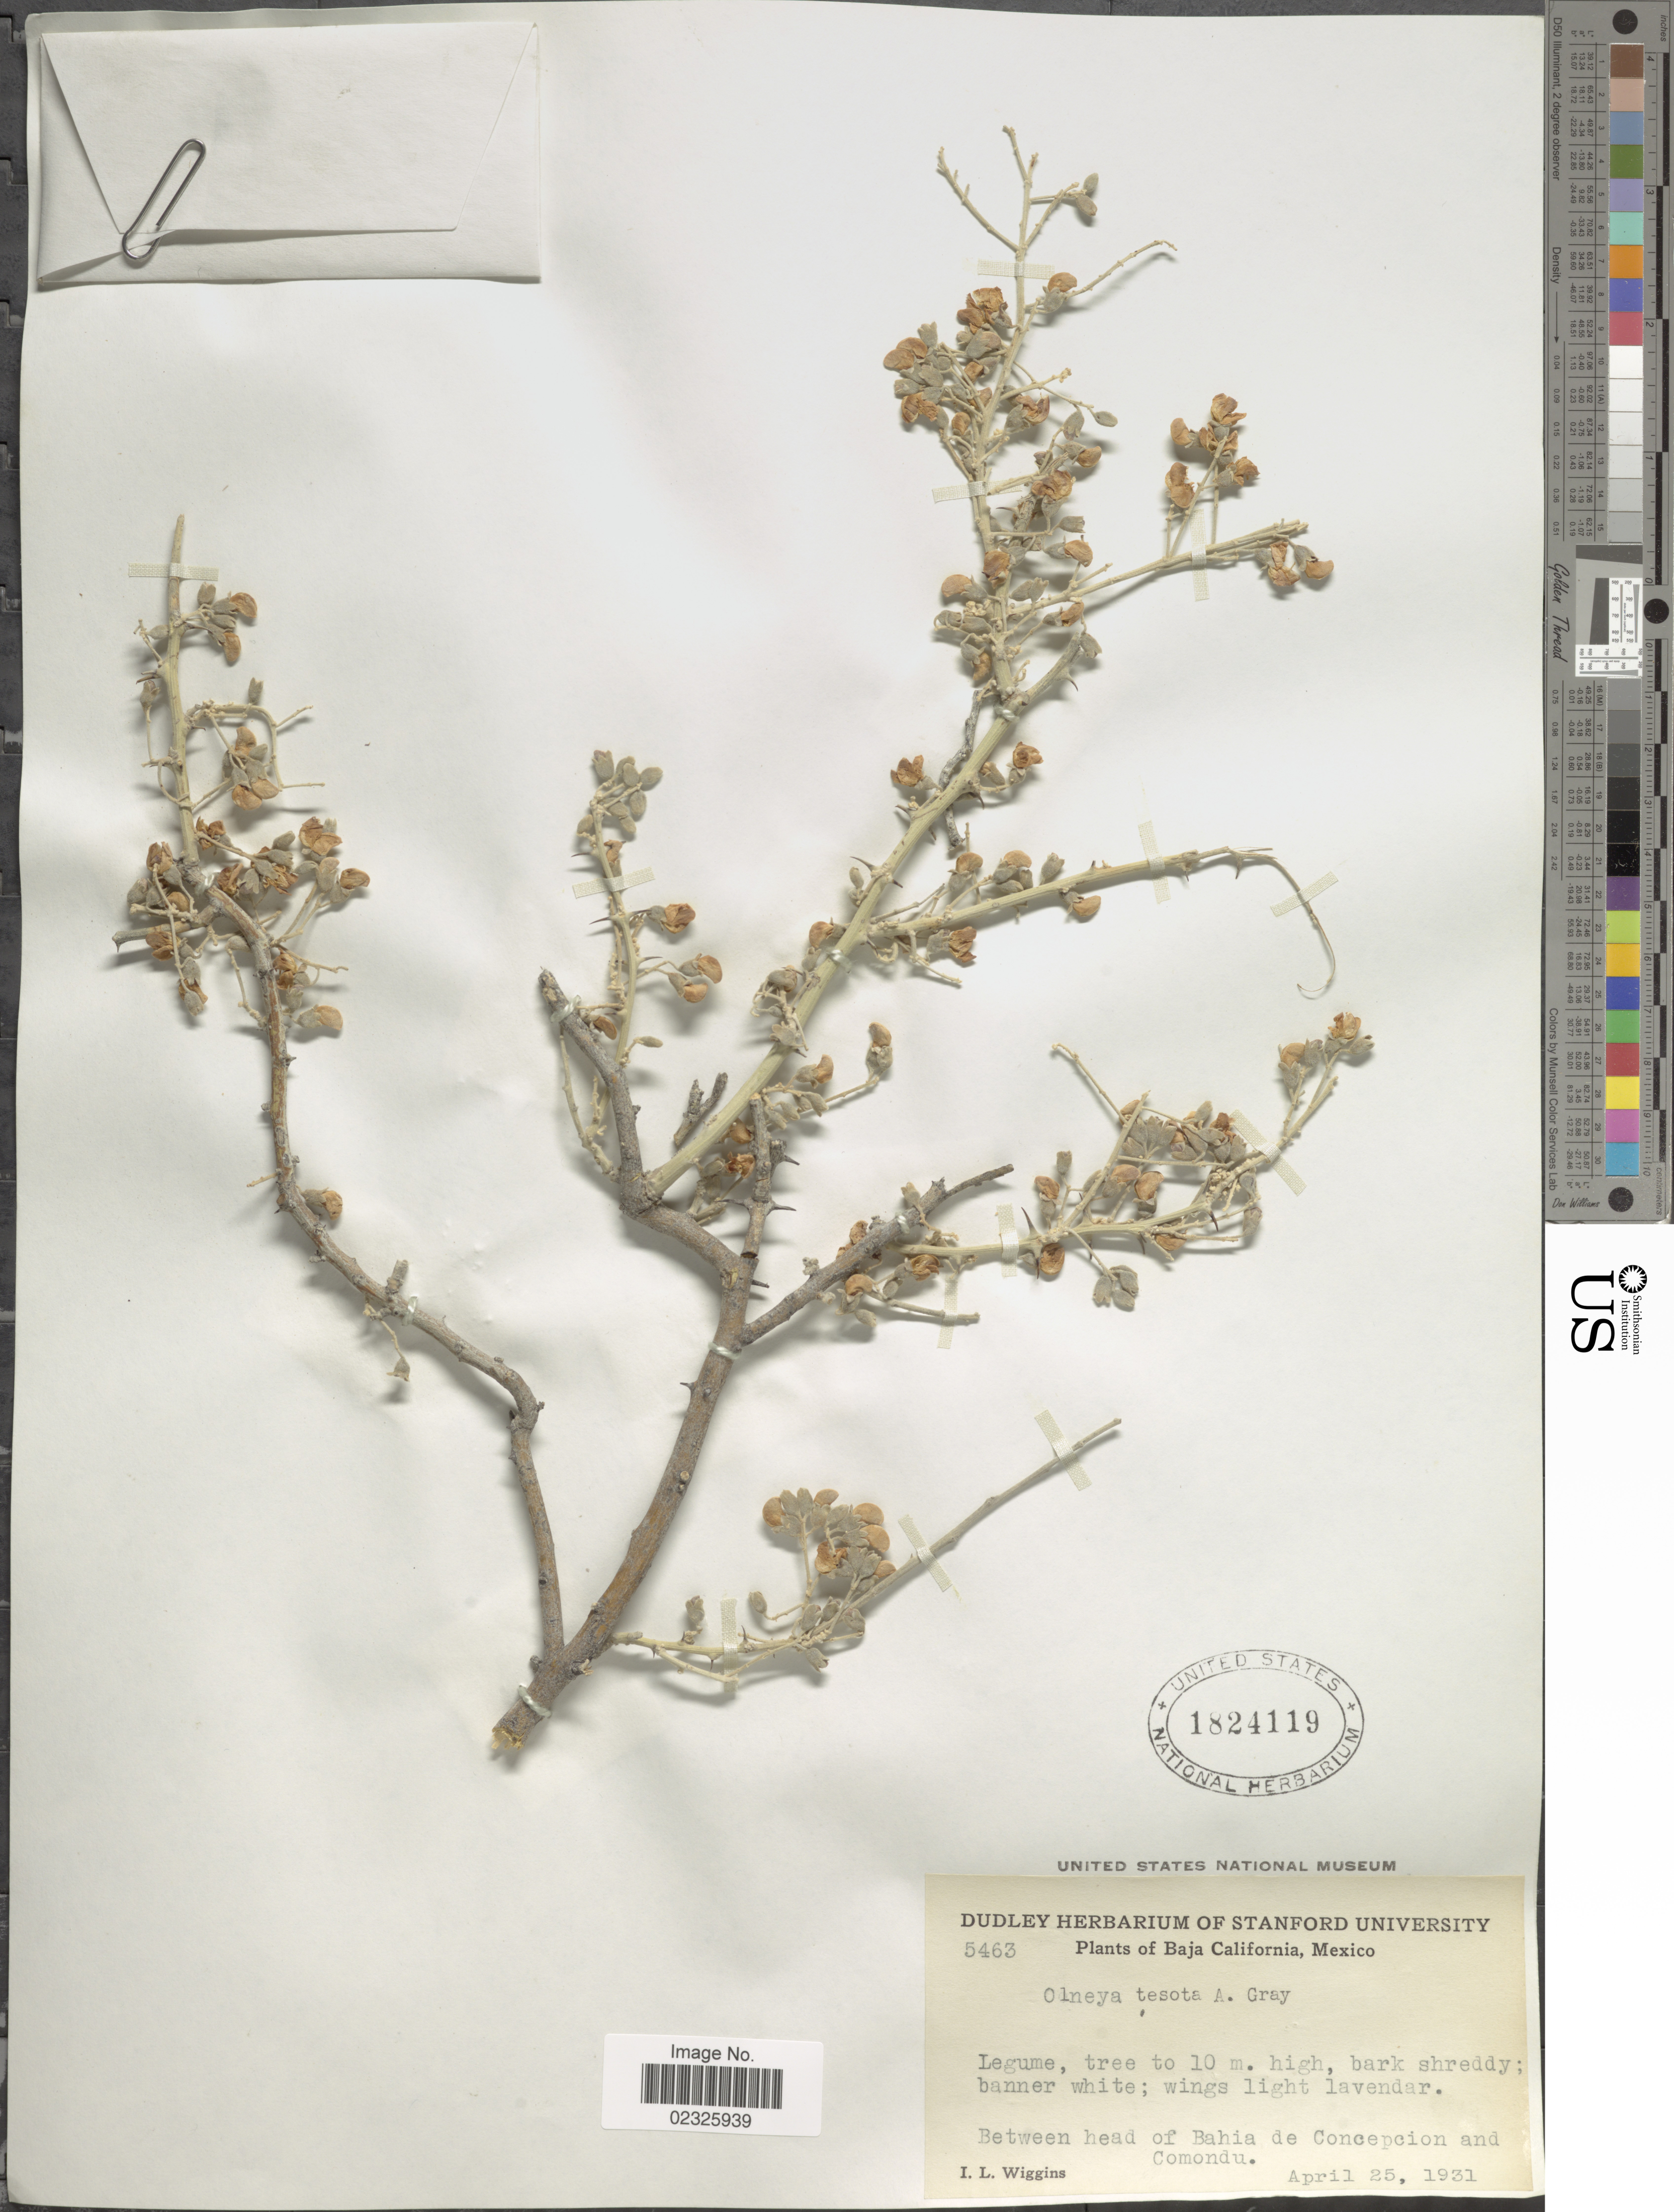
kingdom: Plantae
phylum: Tracheophyta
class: Magnoliopsida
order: Fabales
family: Fabaceae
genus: Olneya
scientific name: Olneya tesota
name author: A. Gray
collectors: I. L. Wiggins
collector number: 54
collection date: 1931-04-25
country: Mexico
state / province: Baja California Sur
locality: Between head of Bahia de Concepcion and Comondu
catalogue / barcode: US 1824119